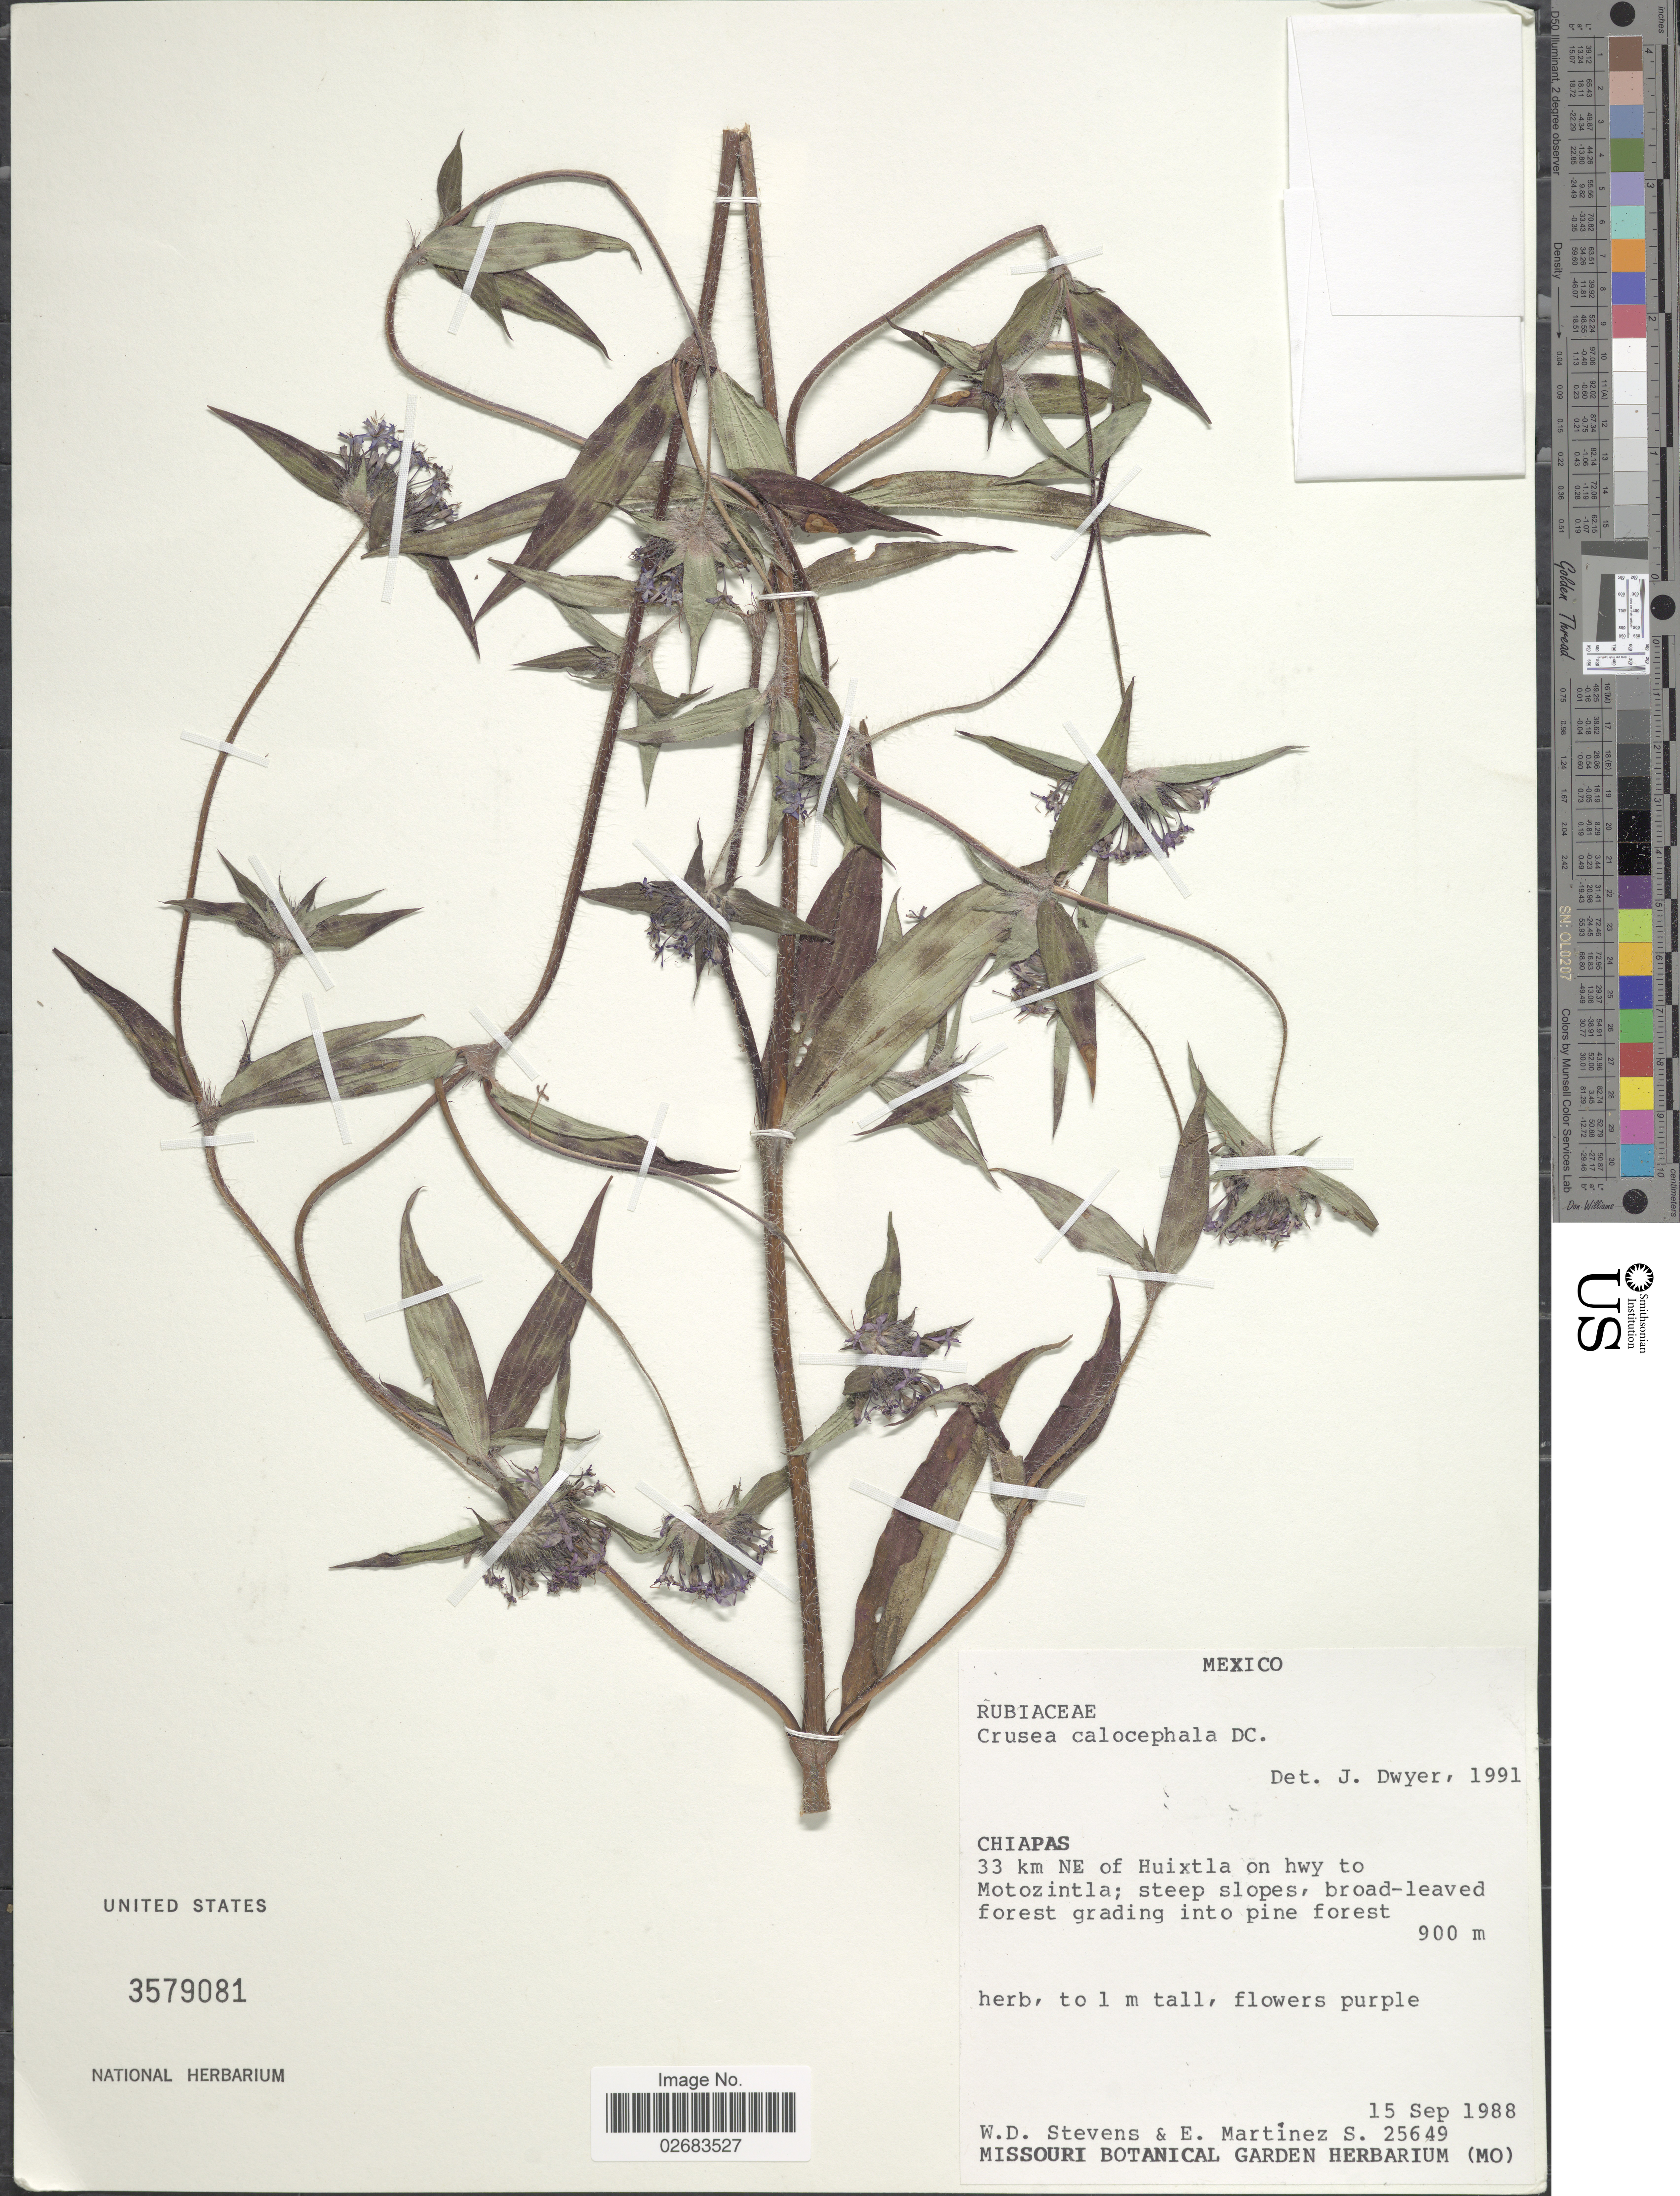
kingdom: Plantae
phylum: Tracheophyta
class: Magnoliopsida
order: Gentianales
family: Rubiaceae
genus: Crusea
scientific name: Crusea calocephala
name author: DC.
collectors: W. D. Stevens & E. M. Martínez S.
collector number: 25649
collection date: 1988-09-15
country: Mexico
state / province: Chiapas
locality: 33 km NE of Huixtla on hwy to Motozintla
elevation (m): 900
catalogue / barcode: US 3579081